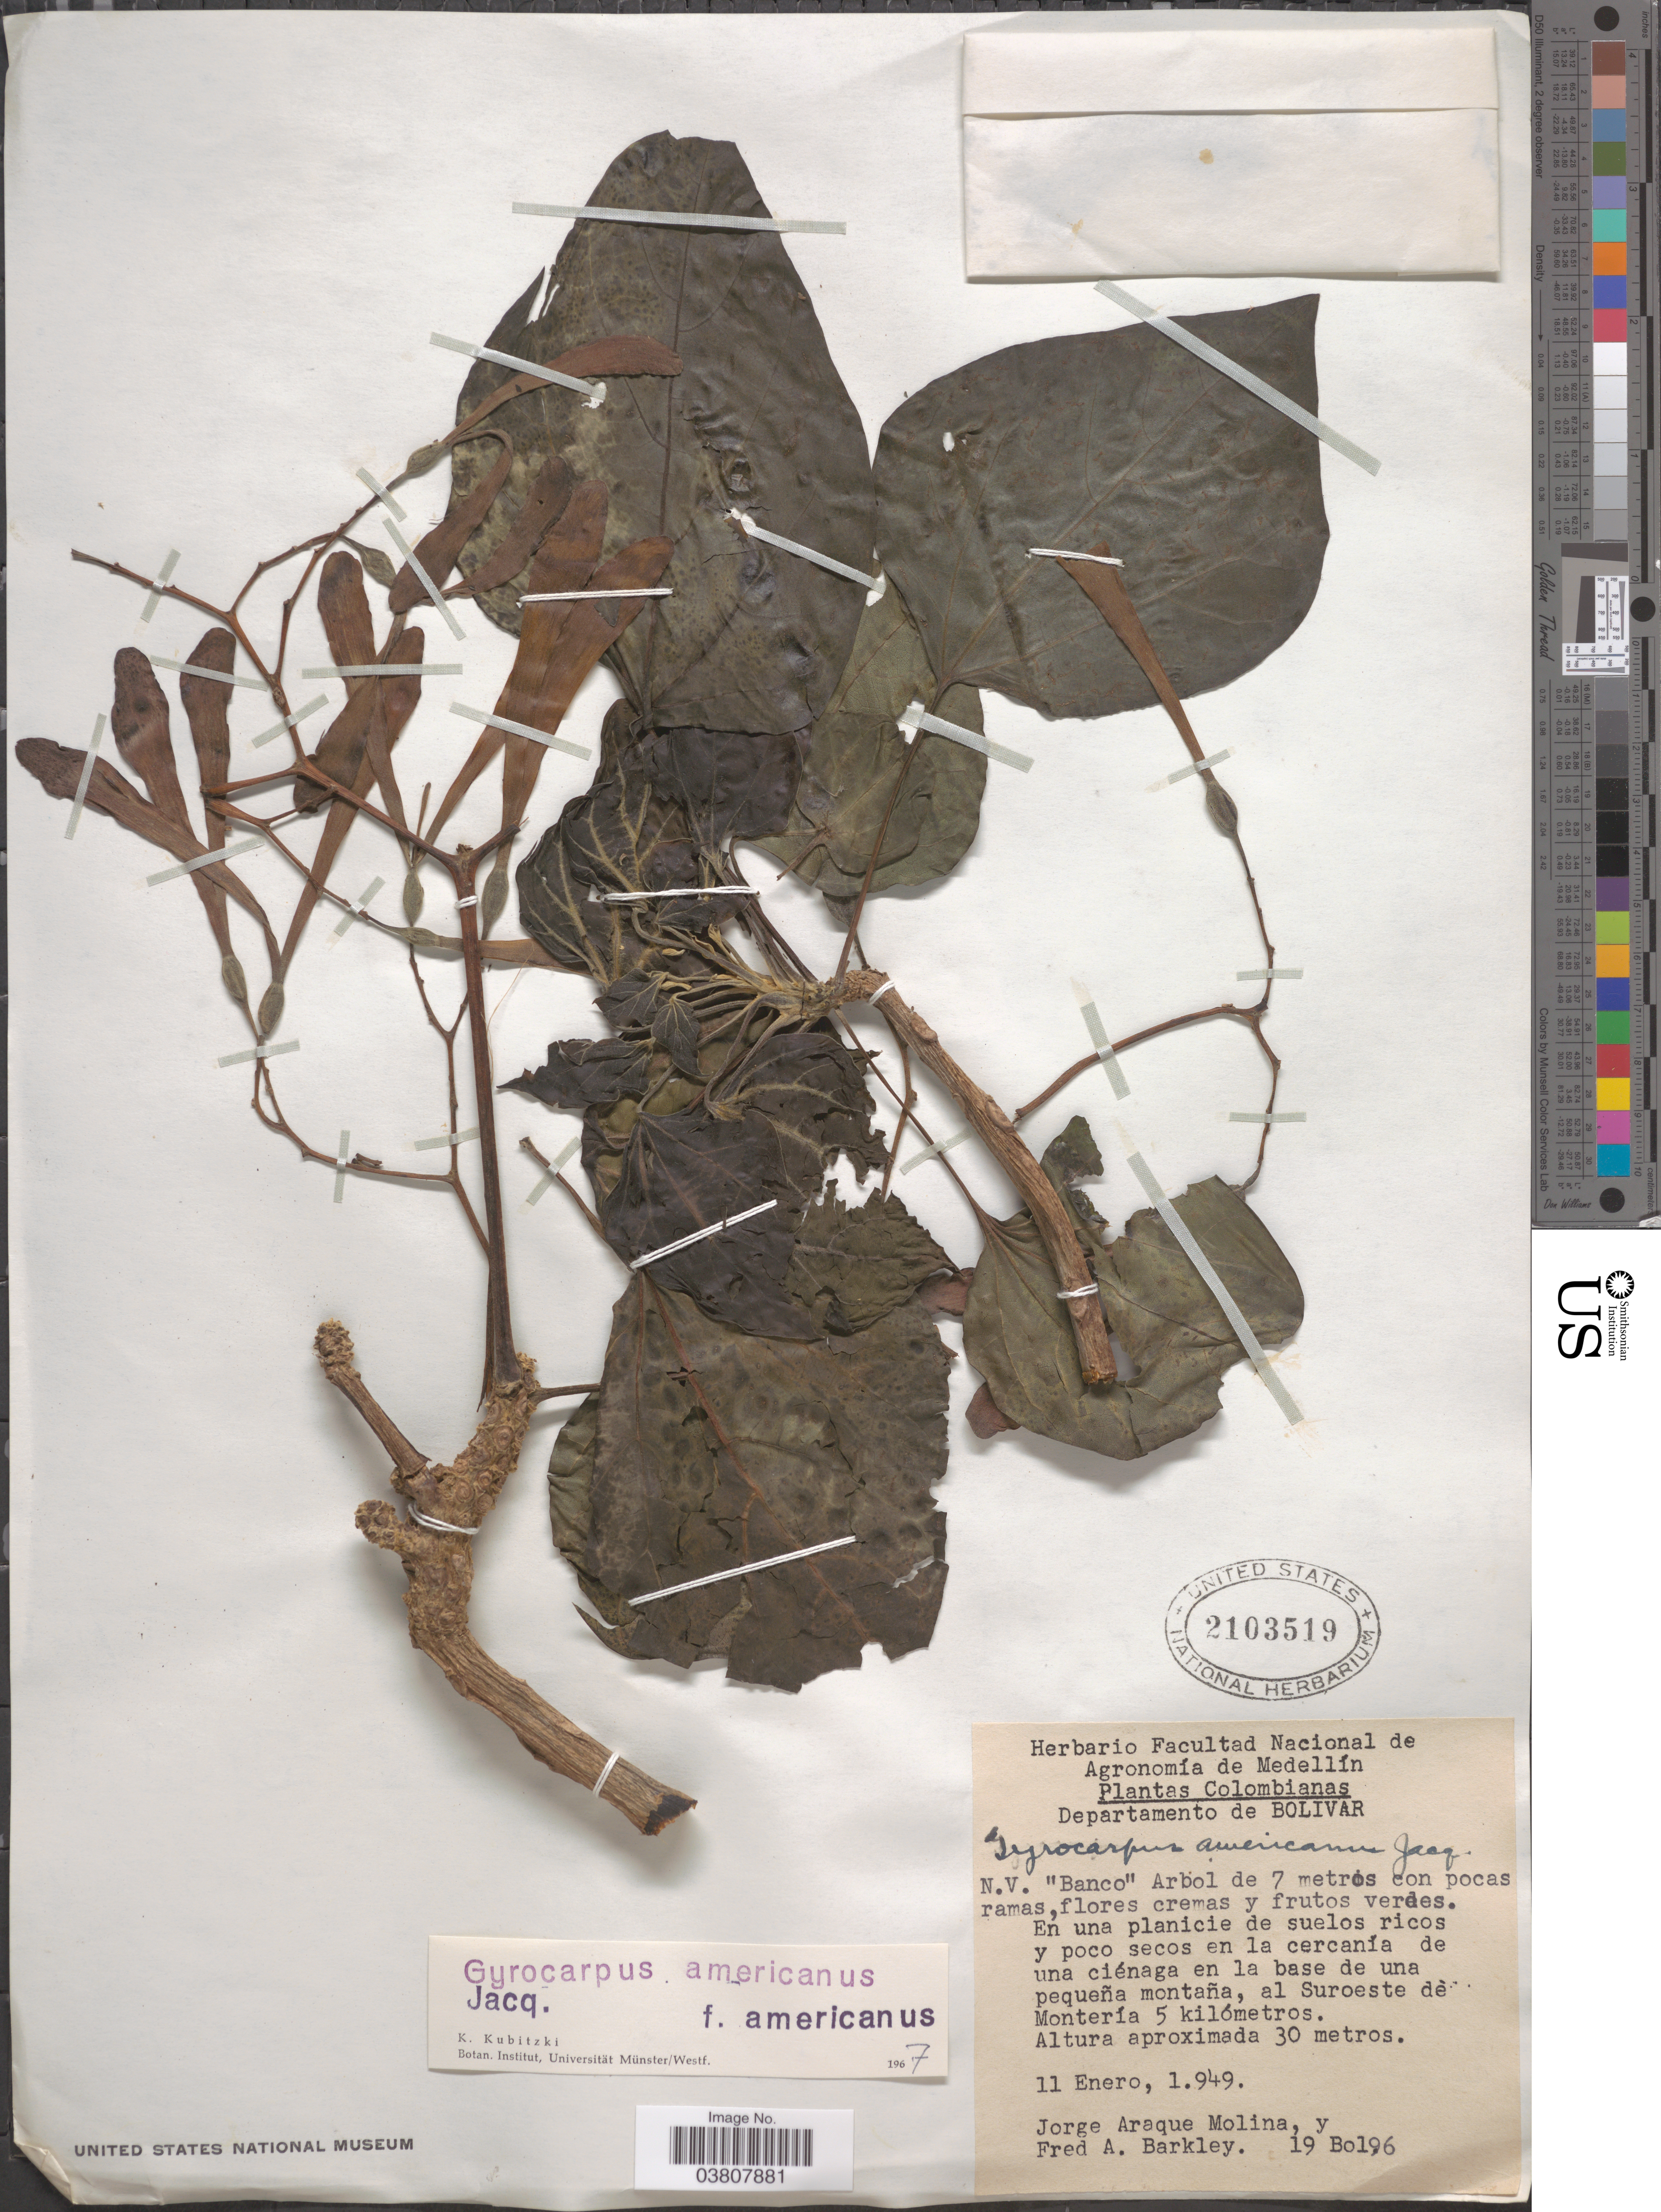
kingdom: Plantae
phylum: Tracheophyta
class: Magnoliopsida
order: Laurales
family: Hernandiaceae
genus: Gyrocarpus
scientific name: Gyrocarpus americanus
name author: Jacq.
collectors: J. Araque Molina & F. A. Barkley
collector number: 19Bol196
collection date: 1949-01-11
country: Colombia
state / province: Bolívar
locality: Departamento de Bolivar. Al Suroeste de Montería 5 kilómetros.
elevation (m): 30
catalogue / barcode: US 2103519